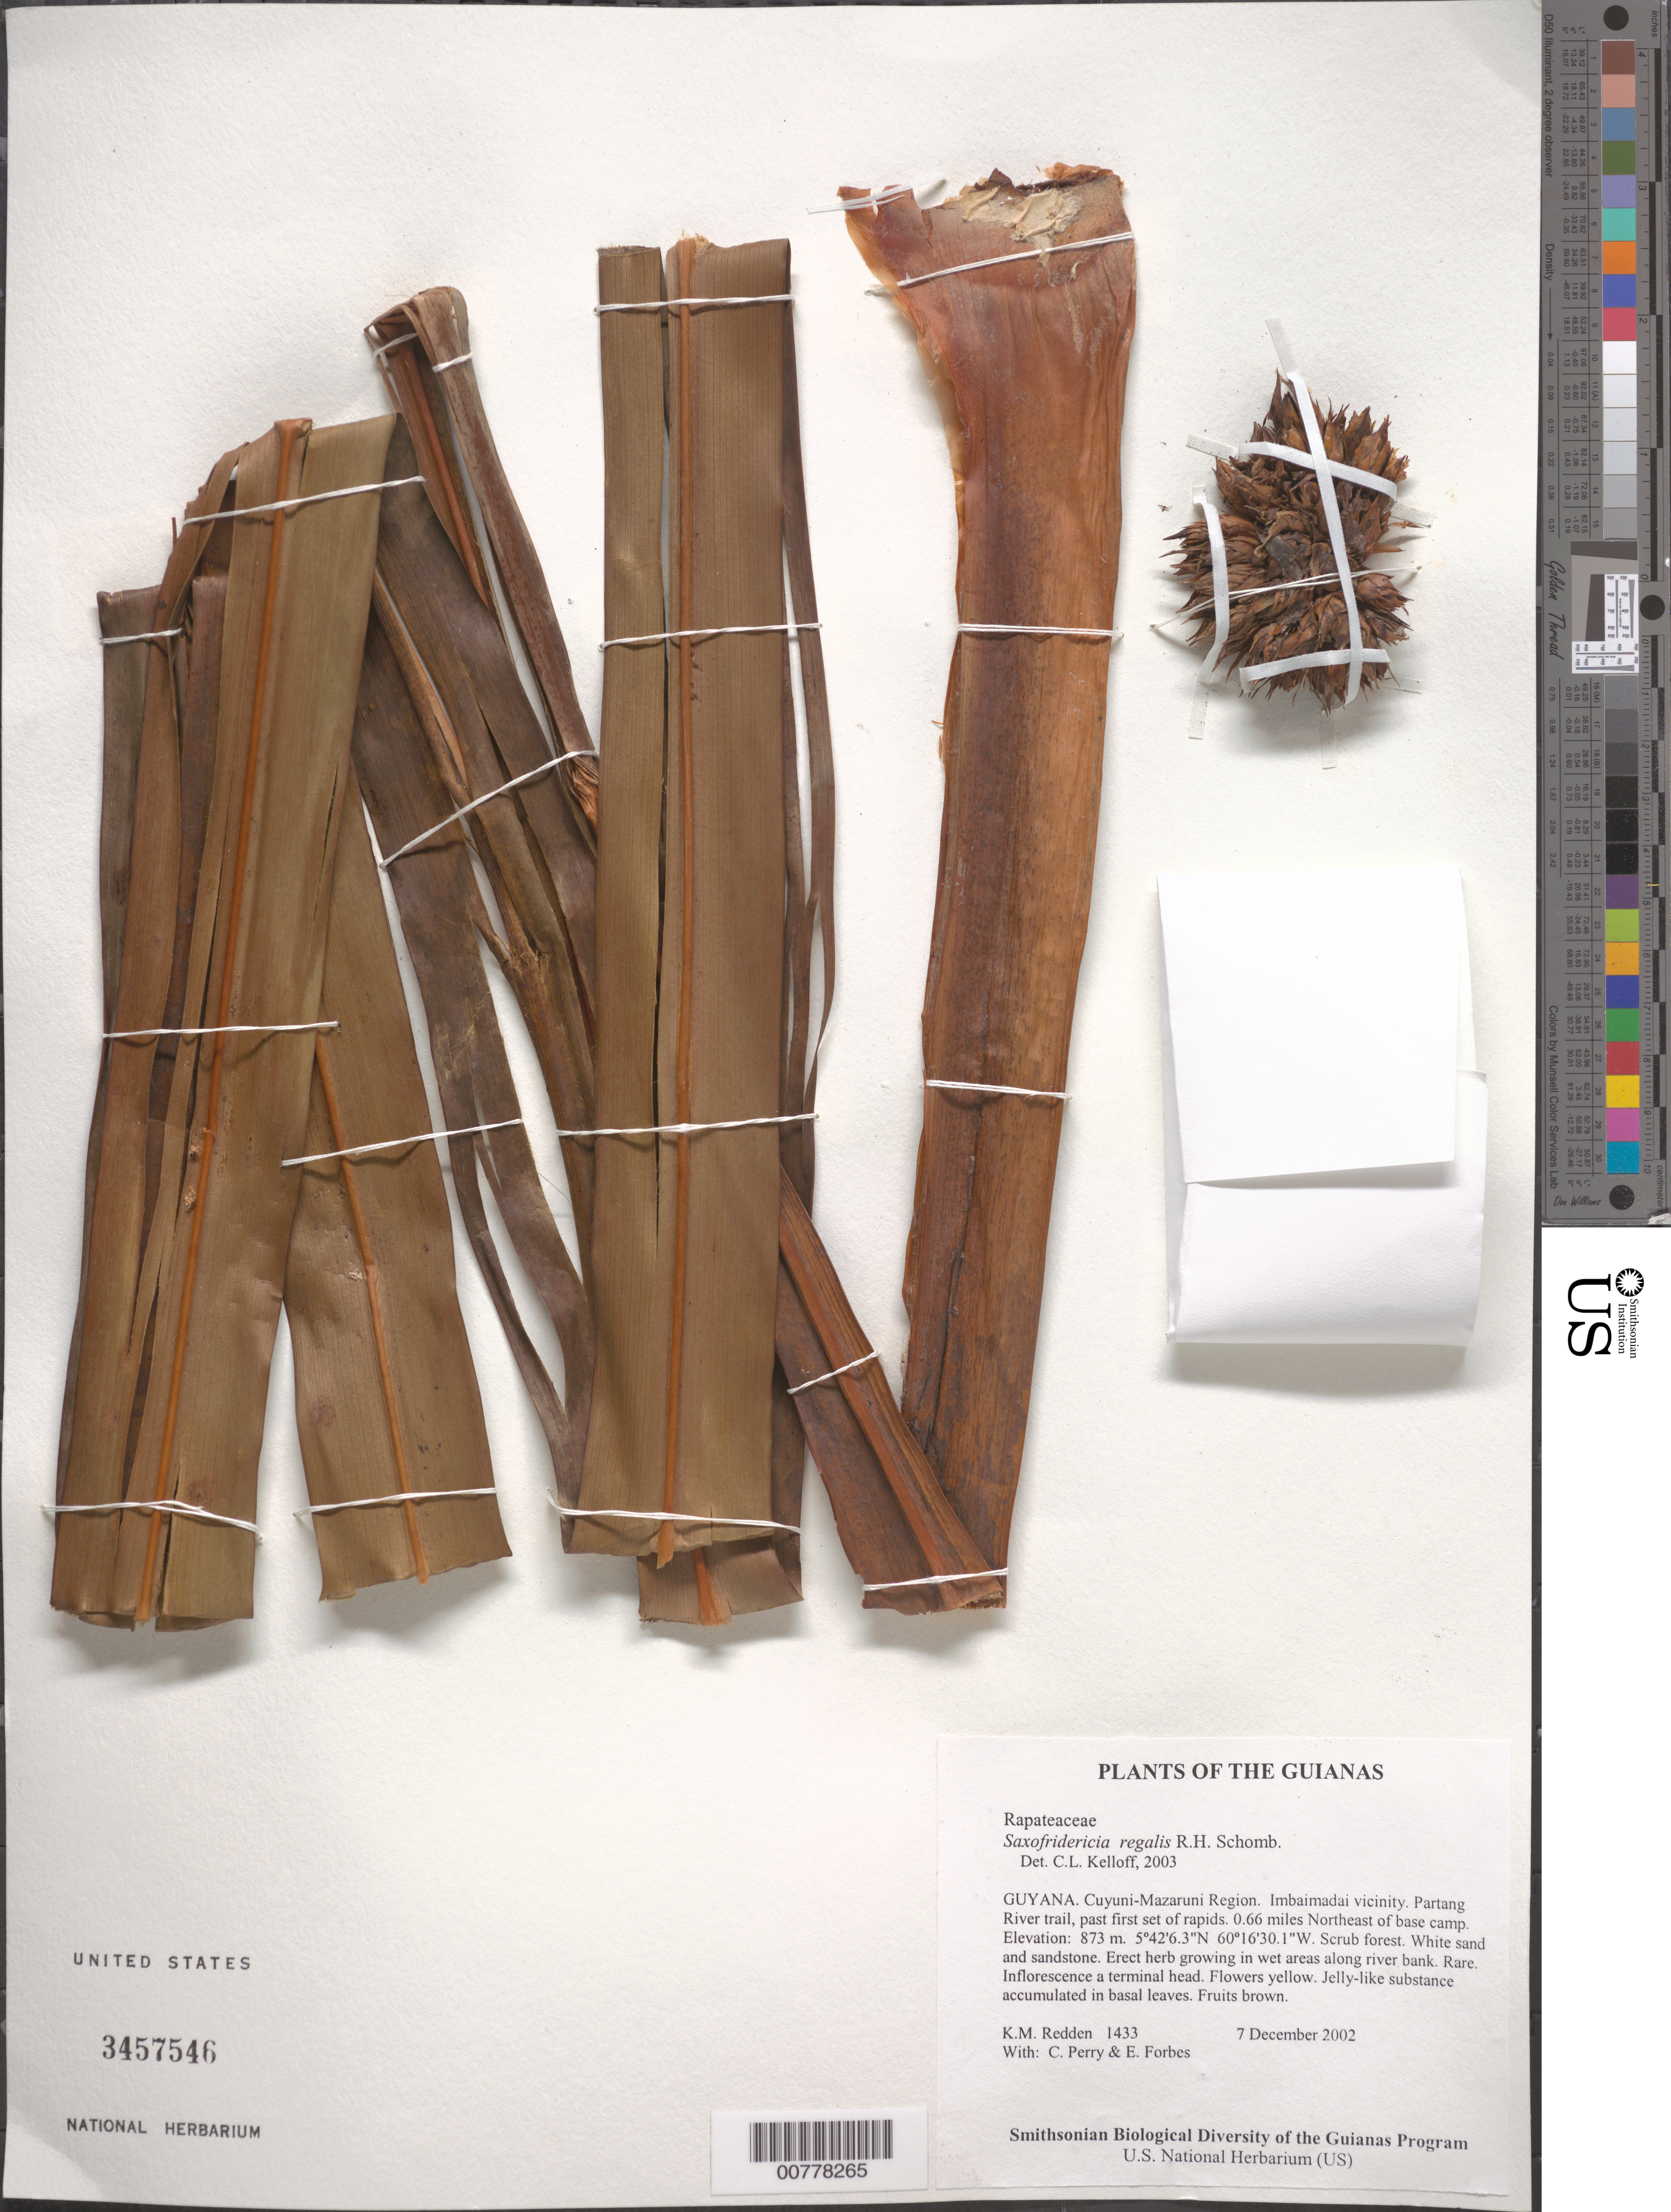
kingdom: Plantae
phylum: Tracheophyta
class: Liliopsida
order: Poales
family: Rapateaceae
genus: Saxofridericia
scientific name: Saxofridericia regalis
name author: R.H. Schomb.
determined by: Kelloff, Carol L., (US), Smithsonian Institution - National Museum of Natural History (UNITED STATES)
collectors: K. M. Redden, C. Perry & E. Forbes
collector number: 1433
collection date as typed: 7 December 2002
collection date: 2002-12-07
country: Guyana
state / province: Cuyuni-Mazaruni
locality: Imbaimadai vicinity. Partang River trail, past first set of rapids. 0.66 miles Northeast of base camp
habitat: Scrub forest. White sand and sandstone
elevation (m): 873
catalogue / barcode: US 3457546